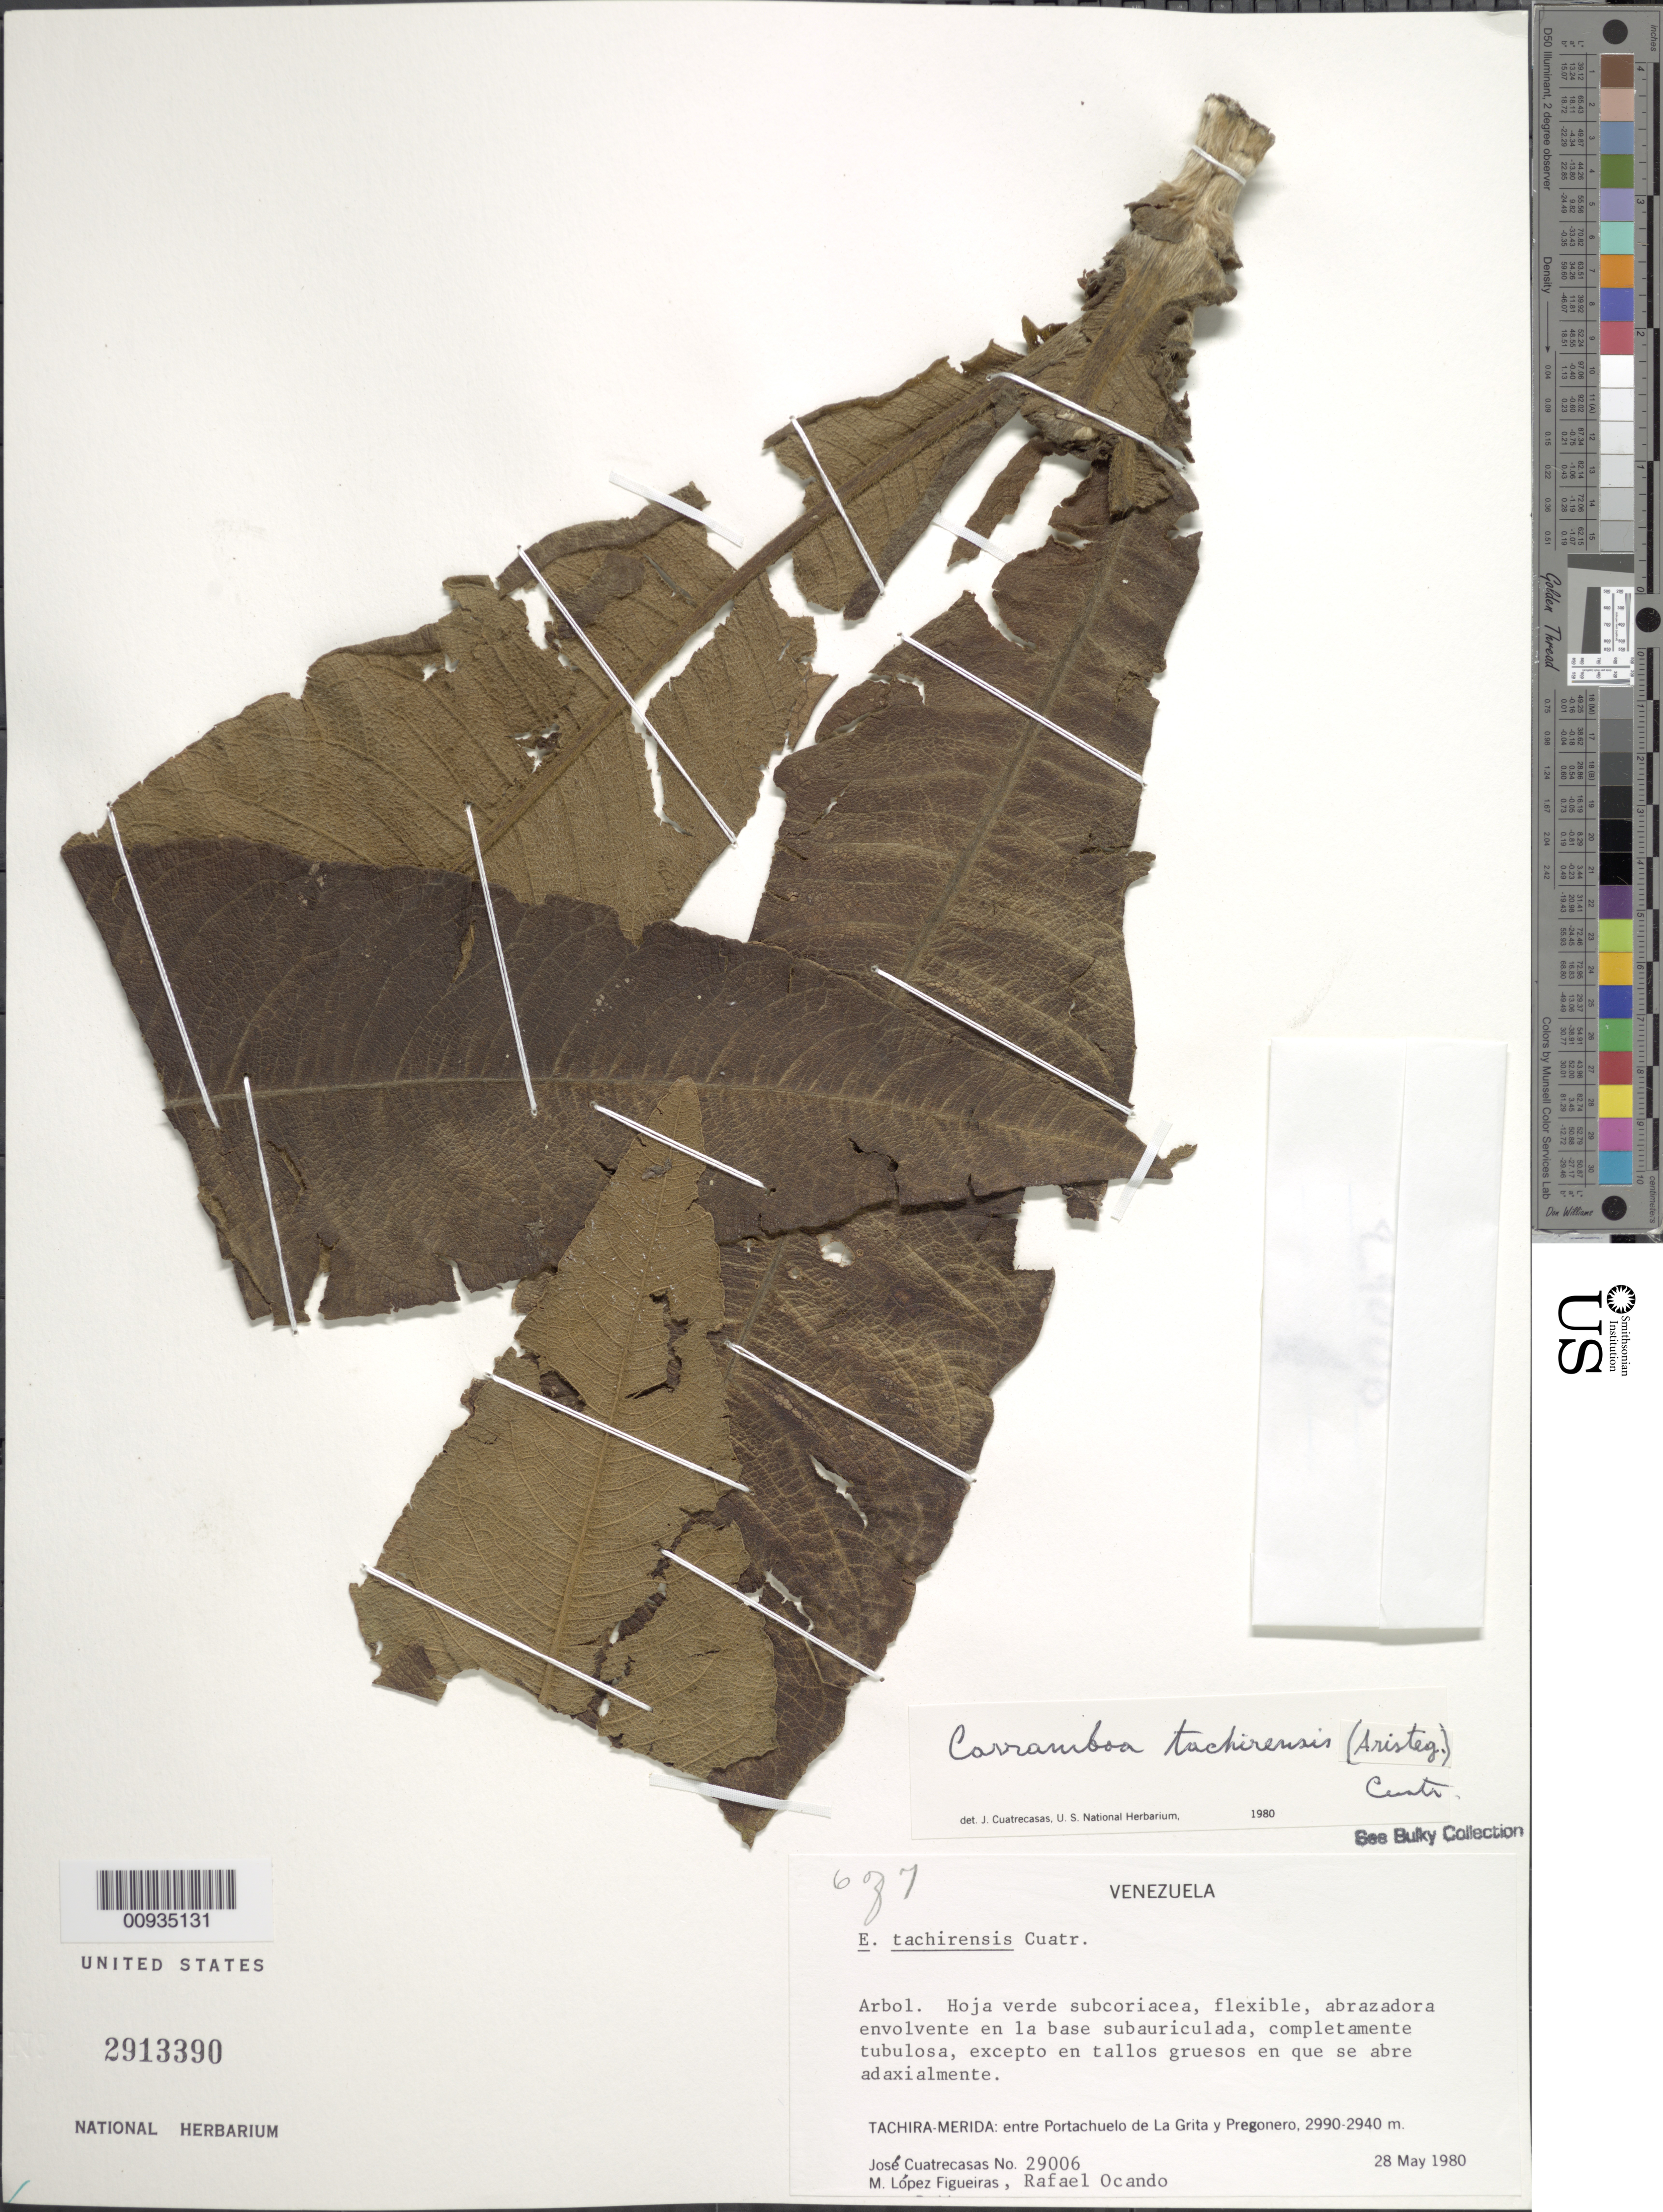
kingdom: Plantae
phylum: Tracheophyta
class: Magnoliopsida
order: Asterales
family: Asteraceae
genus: Carramboa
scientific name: Carramboa tachirensis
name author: (Aristeg.) Cuatrec.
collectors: J. Cuatrecasas, M. López Figueiras & R. Ocando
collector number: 29006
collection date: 1980-05-28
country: Venezuela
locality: Tachira-Merida: entre Portachuelo de La Grita y Pregonero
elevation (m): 2940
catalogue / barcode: US 2913390